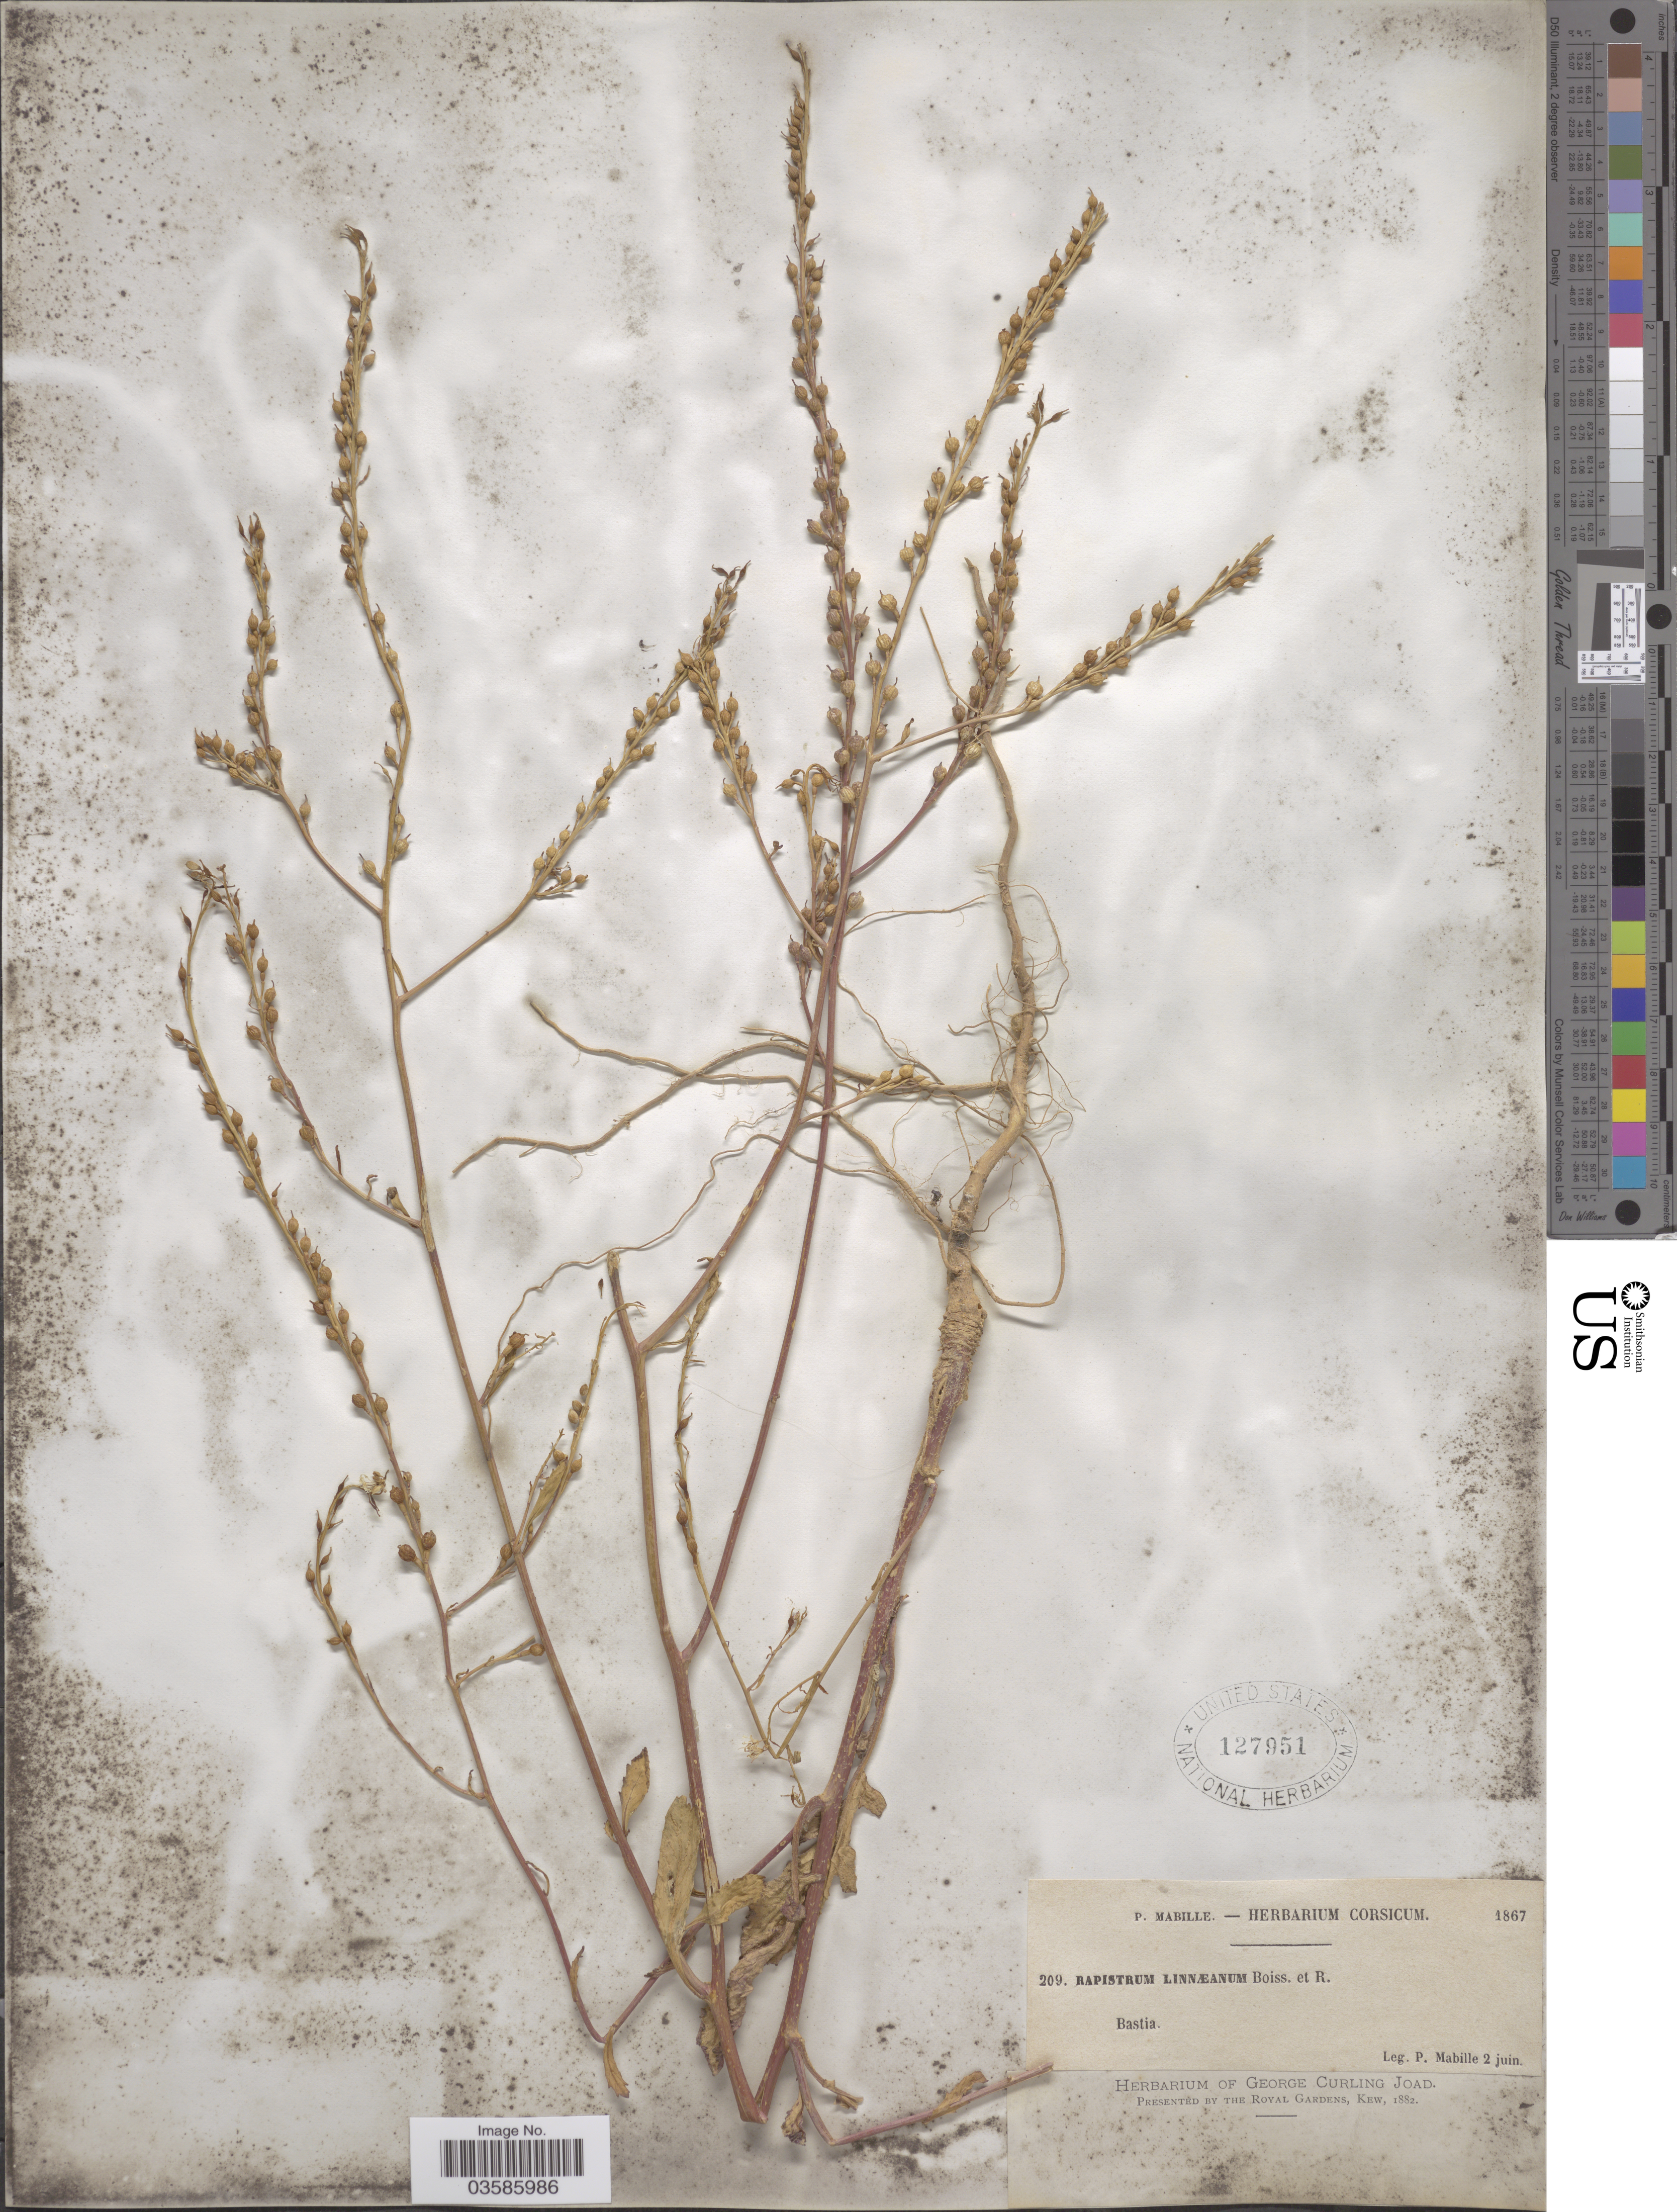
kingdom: Plantae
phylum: Tracheophyta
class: Magnoliopsida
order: Brassicales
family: Brassicaceae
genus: Rapistrum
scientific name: Rapistrum linnaeanum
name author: Boiss. & Reut.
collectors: P. Mabille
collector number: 209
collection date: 1867-06-02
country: France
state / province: Corsica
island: Corse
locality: Bastia.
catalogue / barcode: US 127951